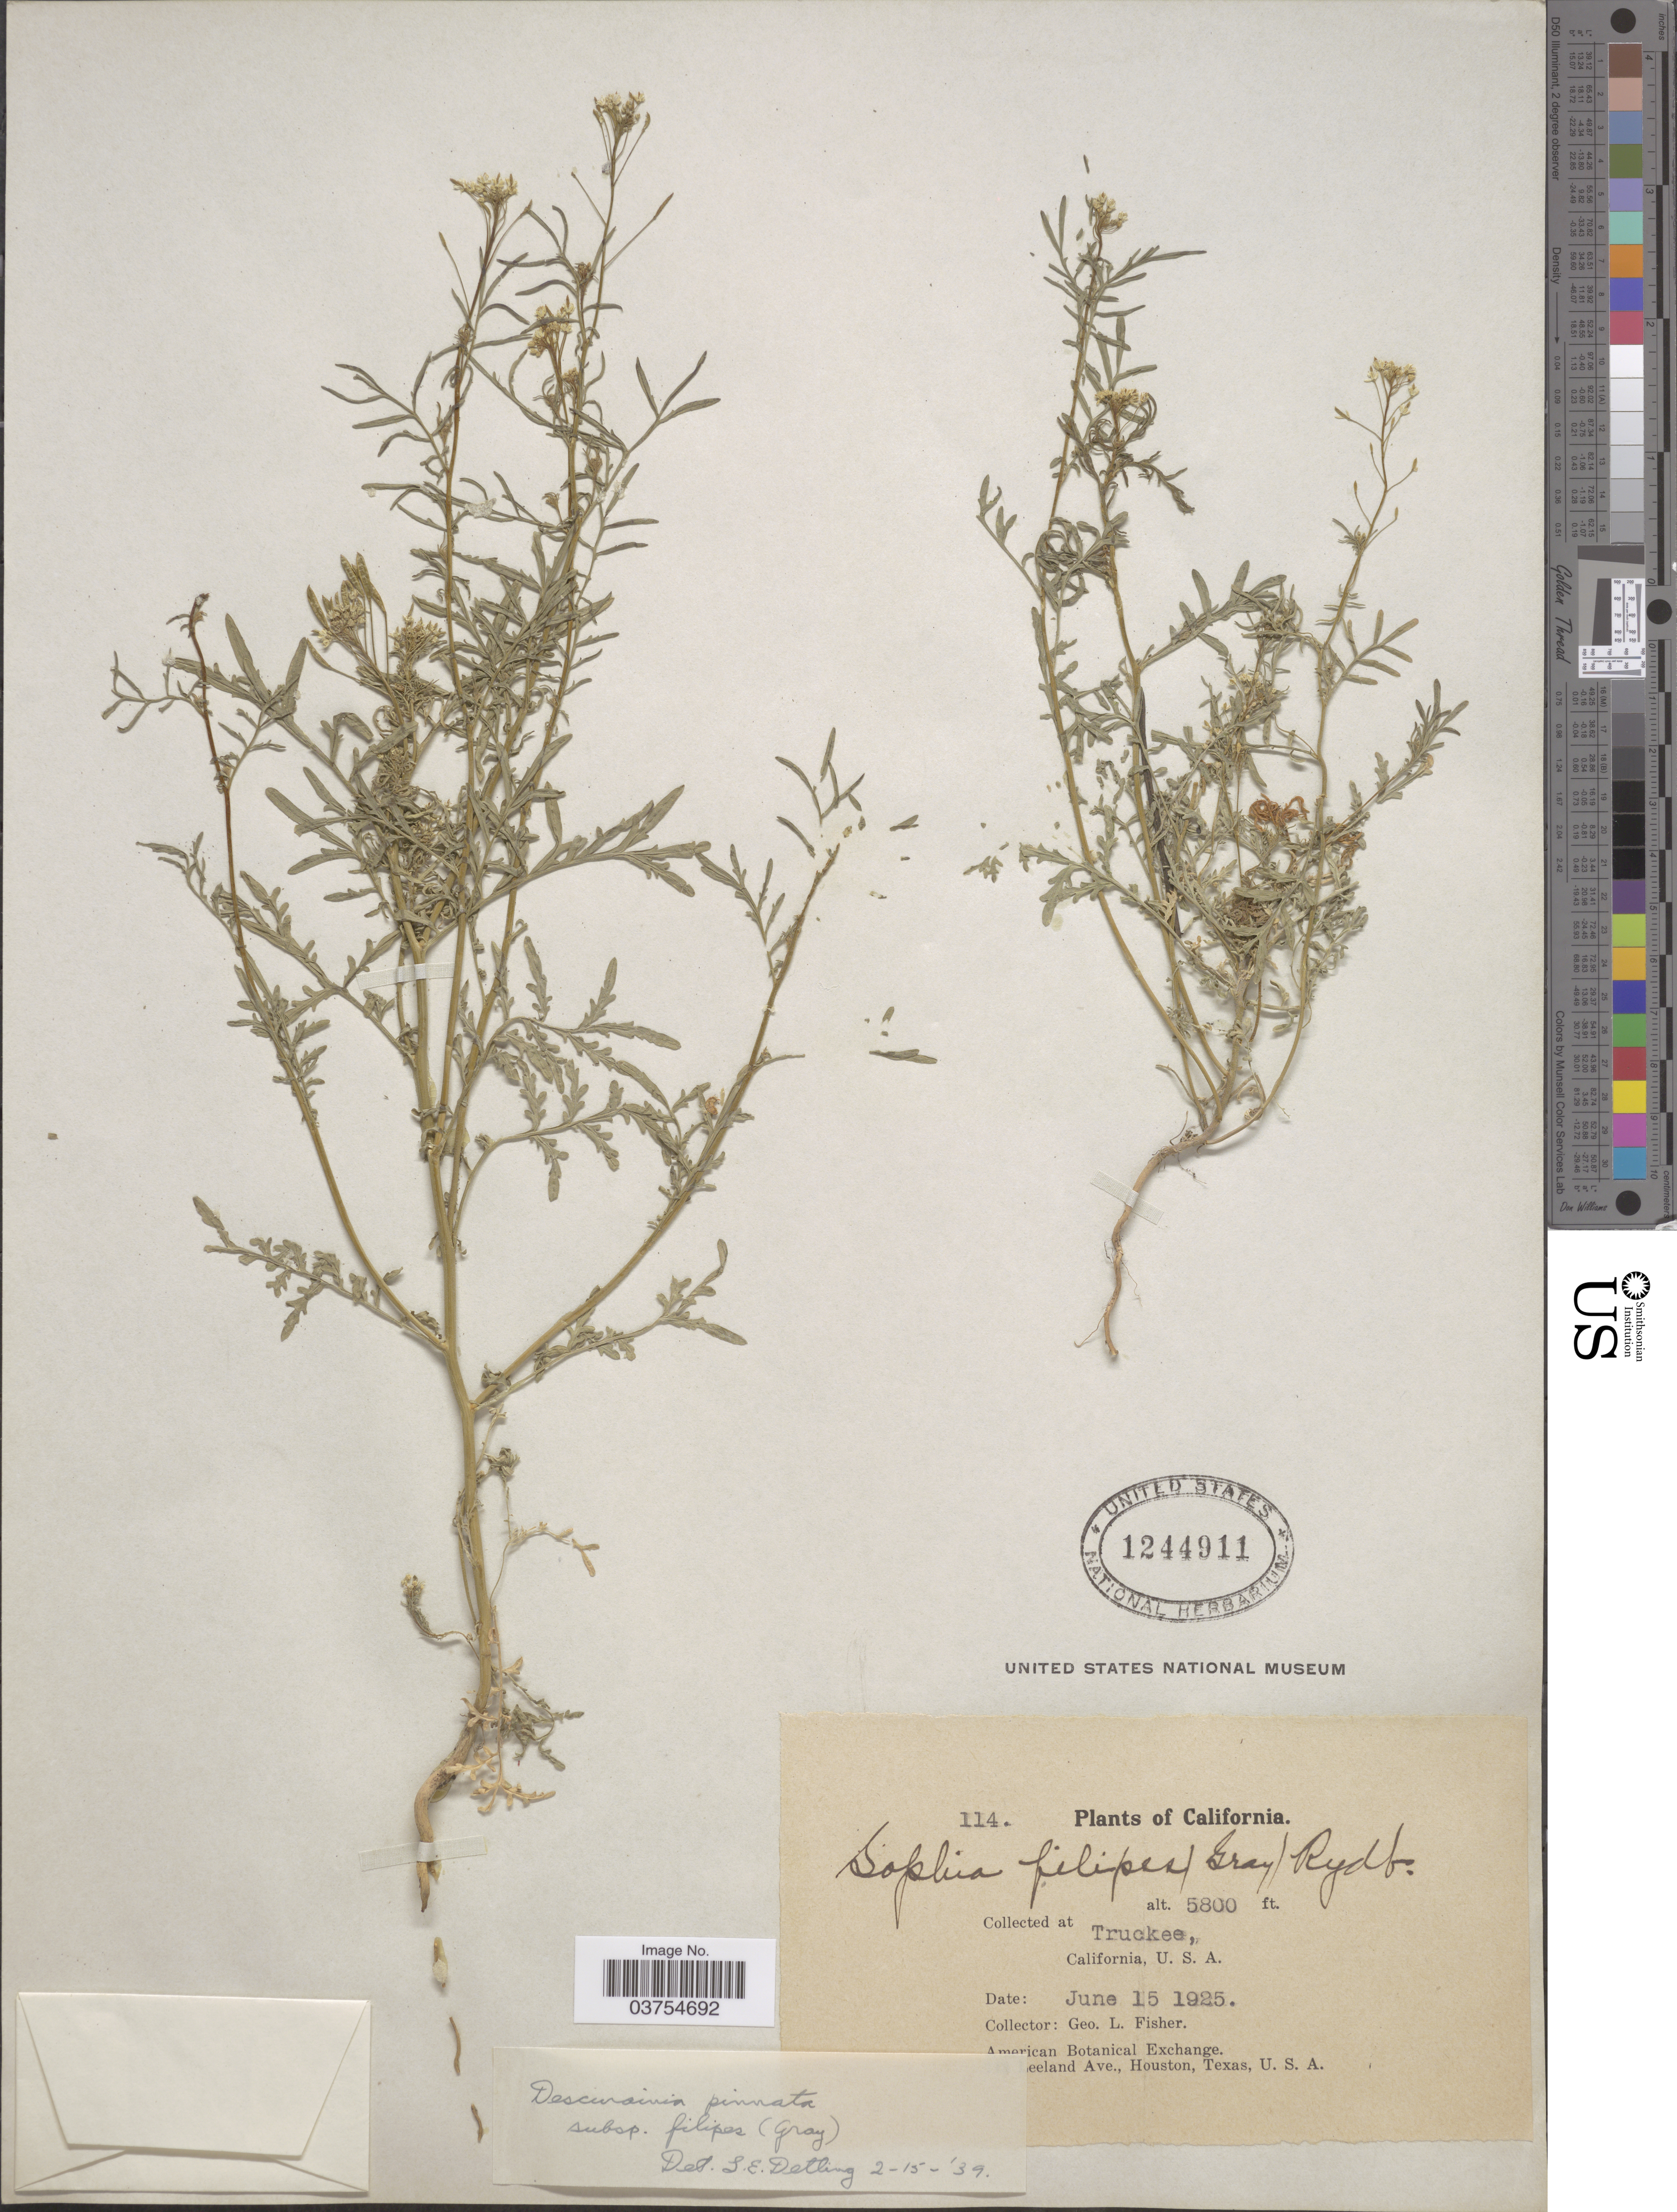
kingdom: Plantae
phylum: Tracheophyta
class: Magnoliopsida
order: Brassicales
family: Brassicaceae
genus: Descurainia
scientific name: Descurainia pinnata subsp. filipes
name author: (A. Gray) Detling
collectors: G. L. Fisher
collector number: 114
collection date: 1925-06-15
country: United States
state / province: California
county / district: Nevada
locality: Truckee.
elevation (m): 1768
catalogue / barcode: US 1244911